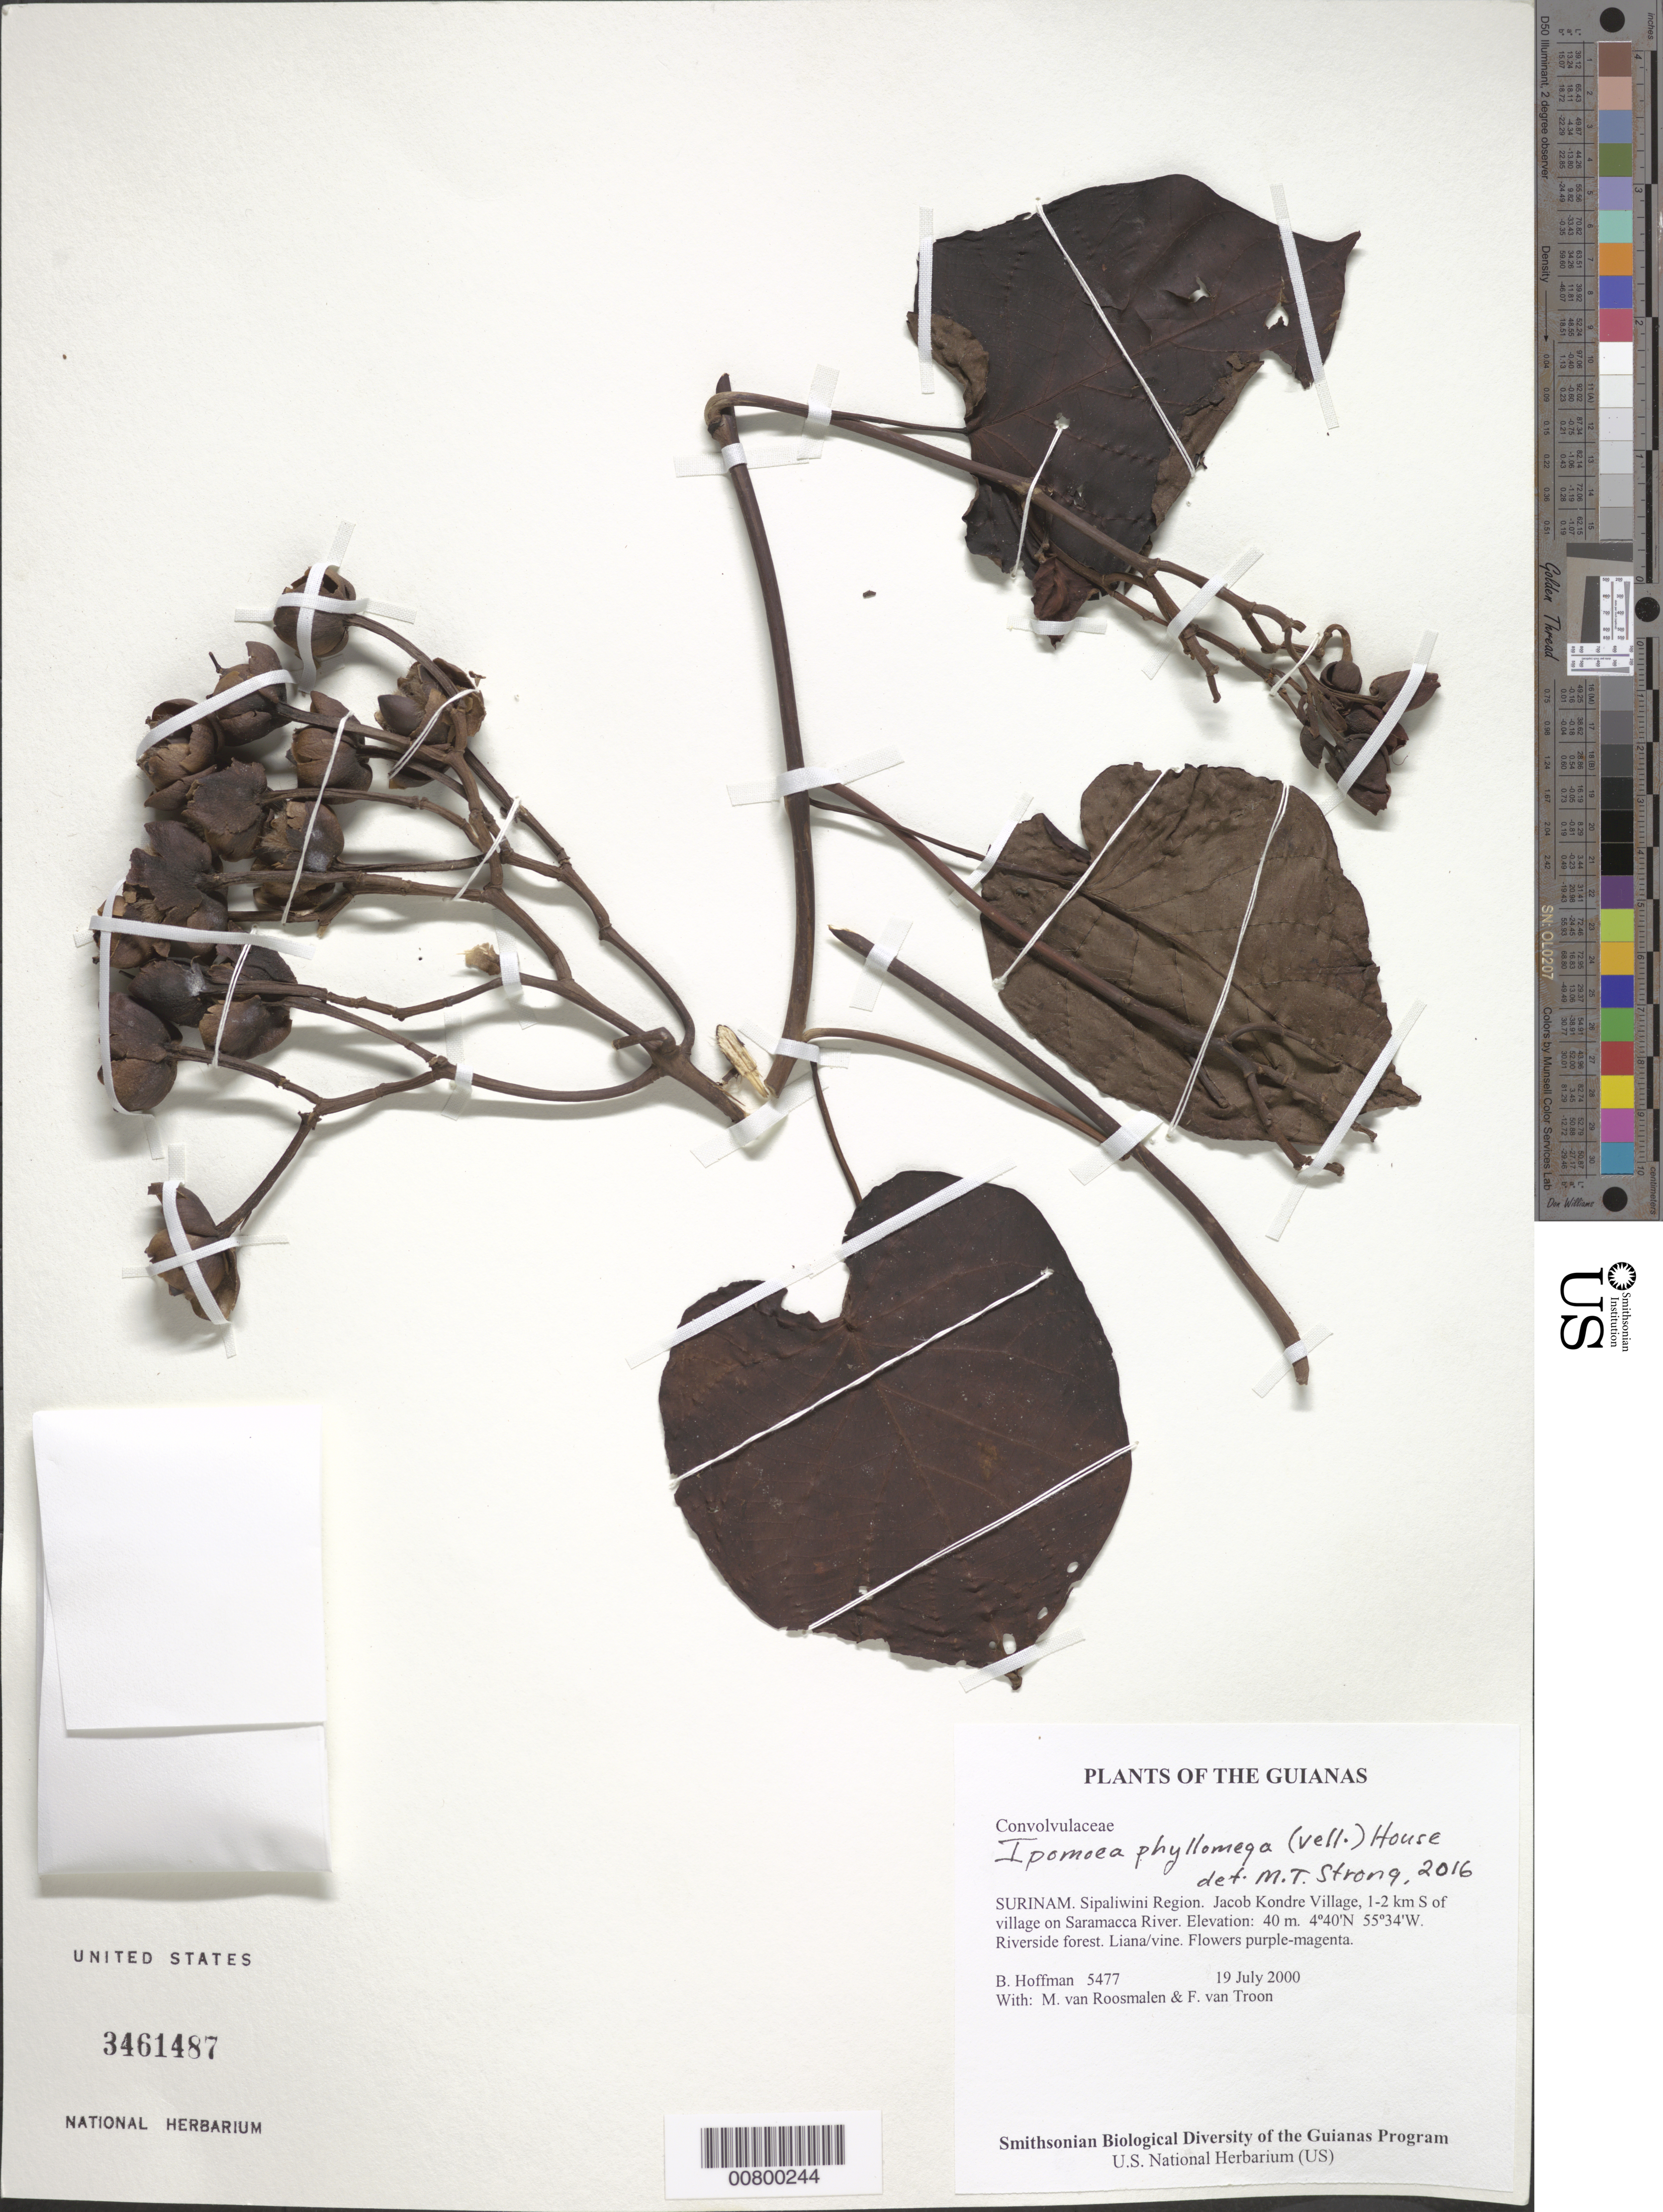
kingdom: Plantae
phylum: Tracheophyta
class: Magnoliopsida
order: Solanales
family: Convolvulaceae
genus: Ipomoea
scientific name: Ipomoea phyllomega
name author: (Vell.) House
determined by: Strong, Mark T., (BOT), Smithsonian Institution - National Museum of Natural History (UNITED STATES)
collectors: B. Hoffman, M. Roosmalen & F. Van Troon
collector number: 5477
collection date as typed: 19 July 2000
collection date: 2000-07-19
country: Suriname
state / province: Sipaliwini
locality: Jacob Kondre Village, 1-2 km S of village on Saramacca River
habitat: Riverside forest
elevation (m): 40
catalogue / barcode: US 3461487